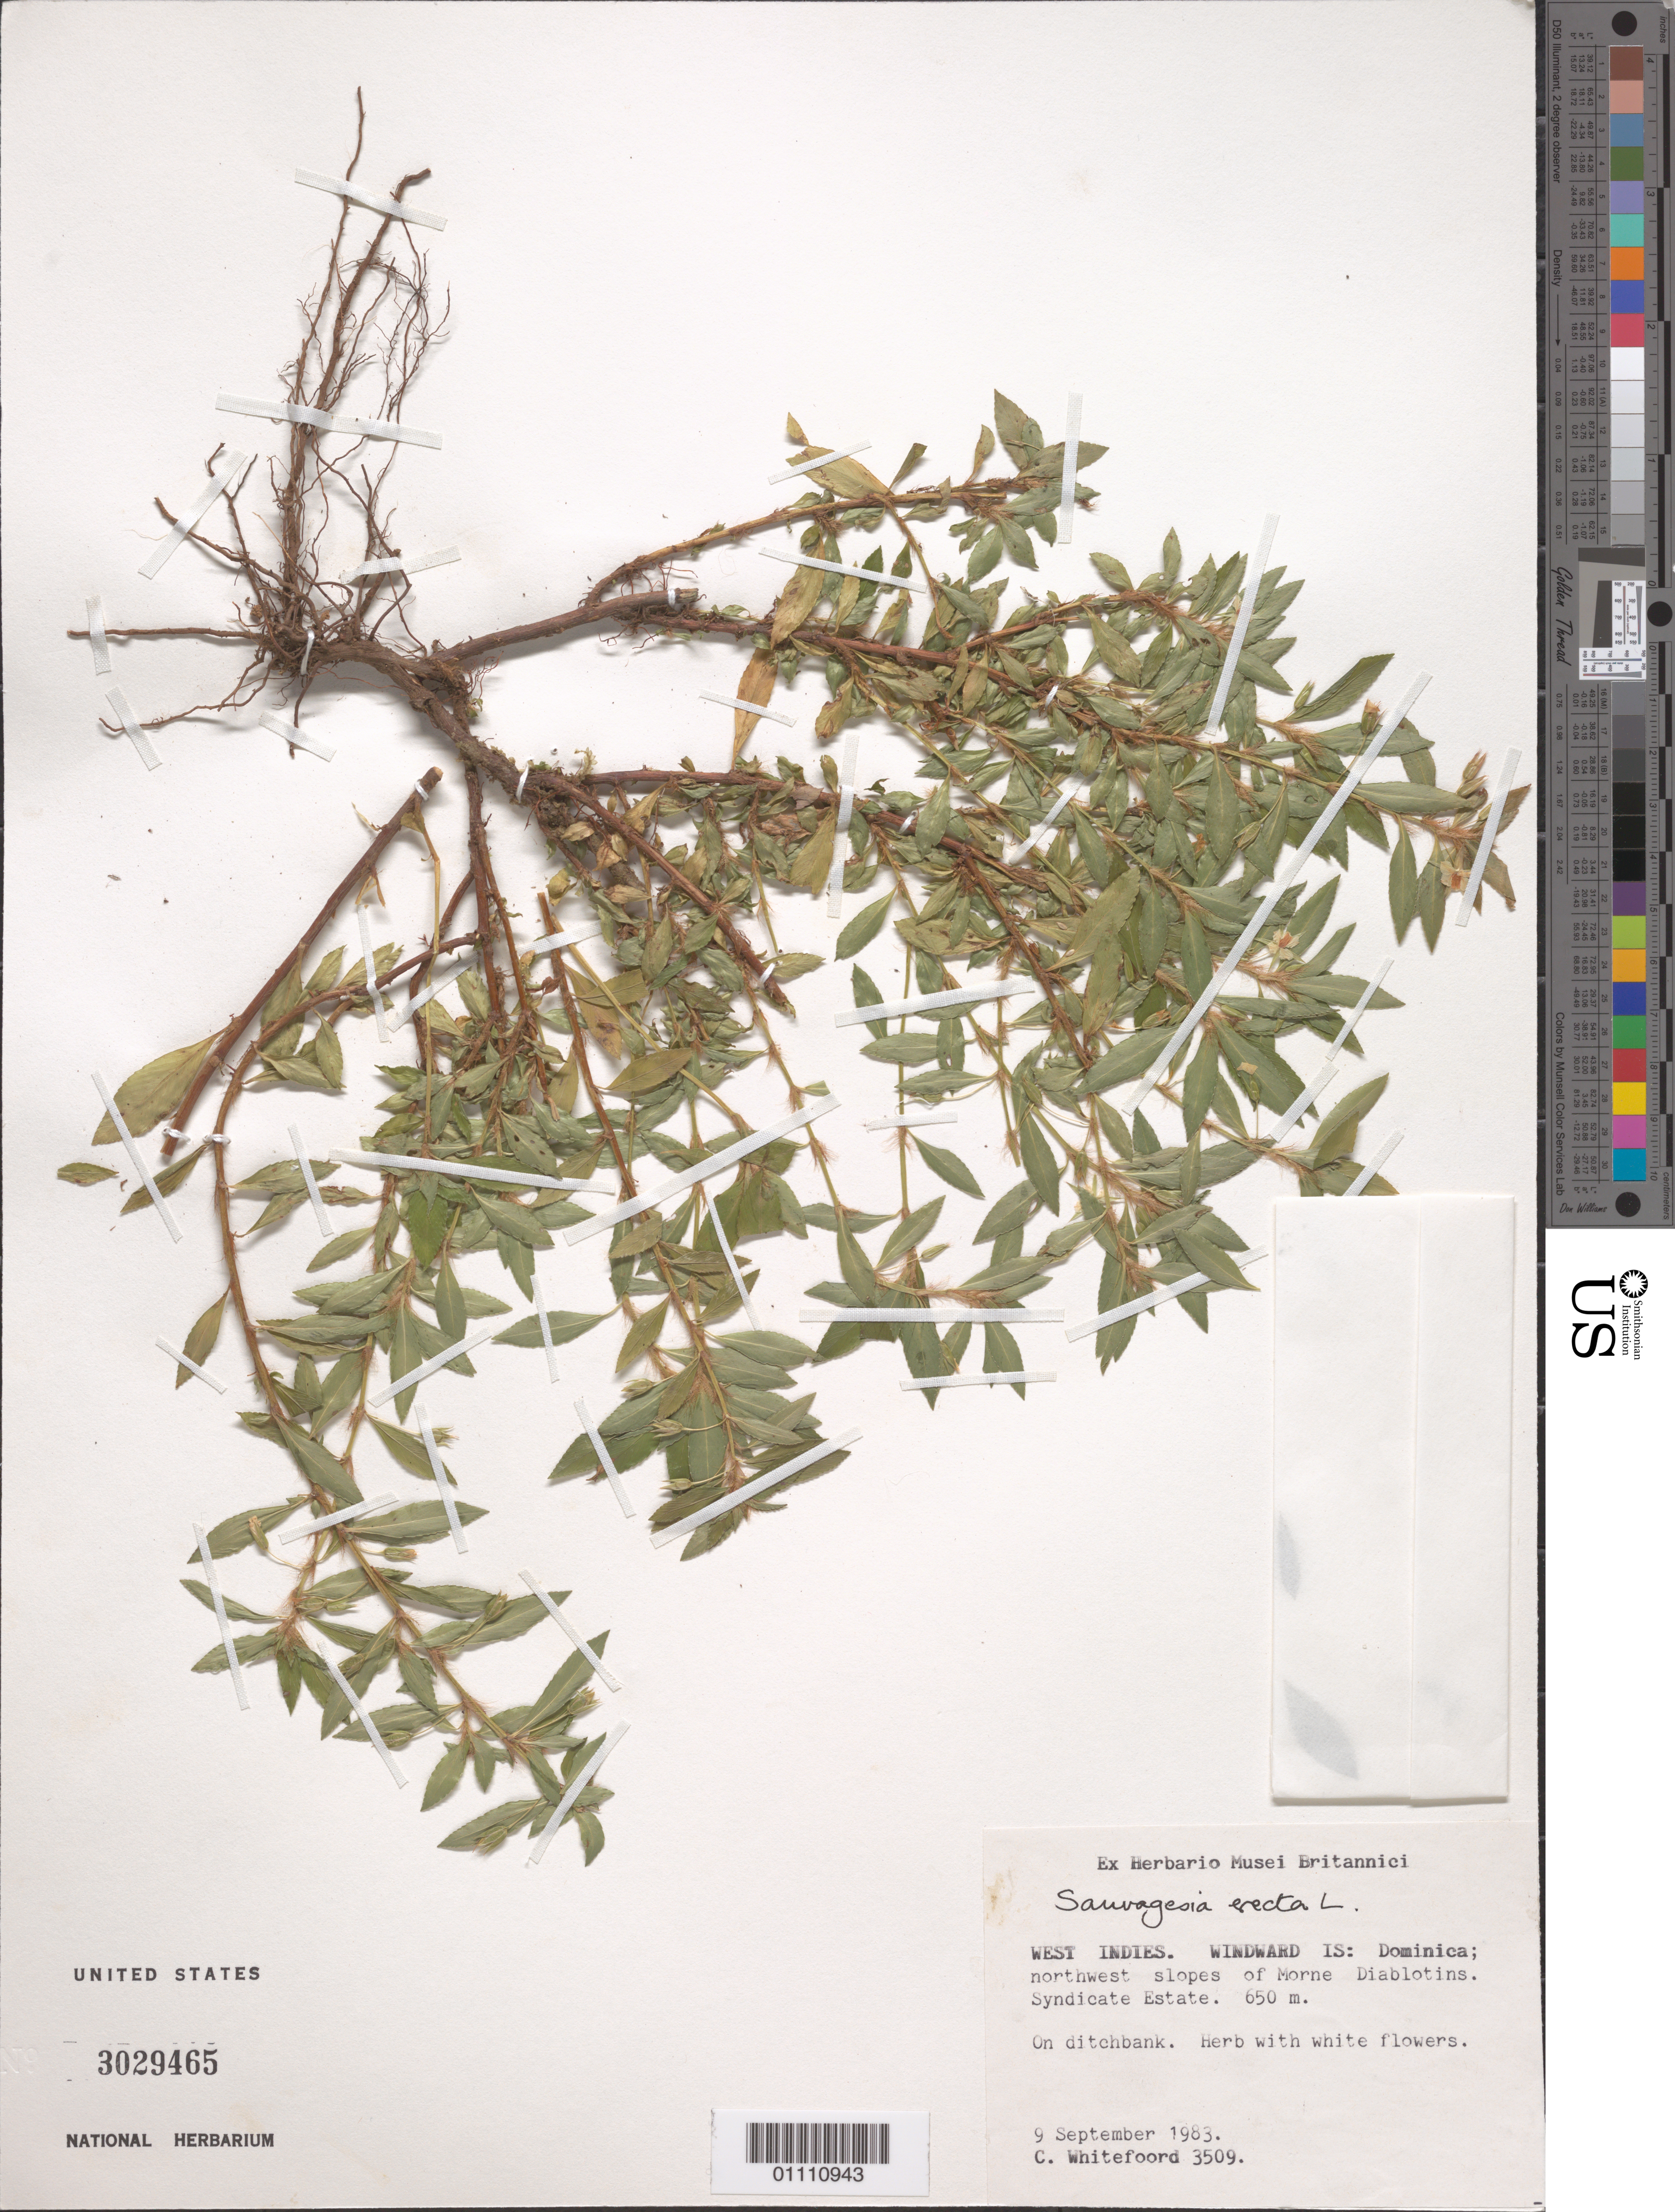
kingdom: Plantae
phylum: Tracheophyta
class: Magnoliopsida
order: Malpighiales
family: Ochnaceae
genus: Sauvagesia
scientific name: Sauvagesia erecta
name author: L.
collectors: C. Whitefoord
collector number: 3509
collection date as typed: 09 Sep 1983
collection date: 1983-09-09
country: Dominica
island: Dominica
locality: northwest slopes of Morne Diablotins, Syndicate Estate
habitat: on ditchbank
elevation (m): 650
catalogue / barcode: US 3029465